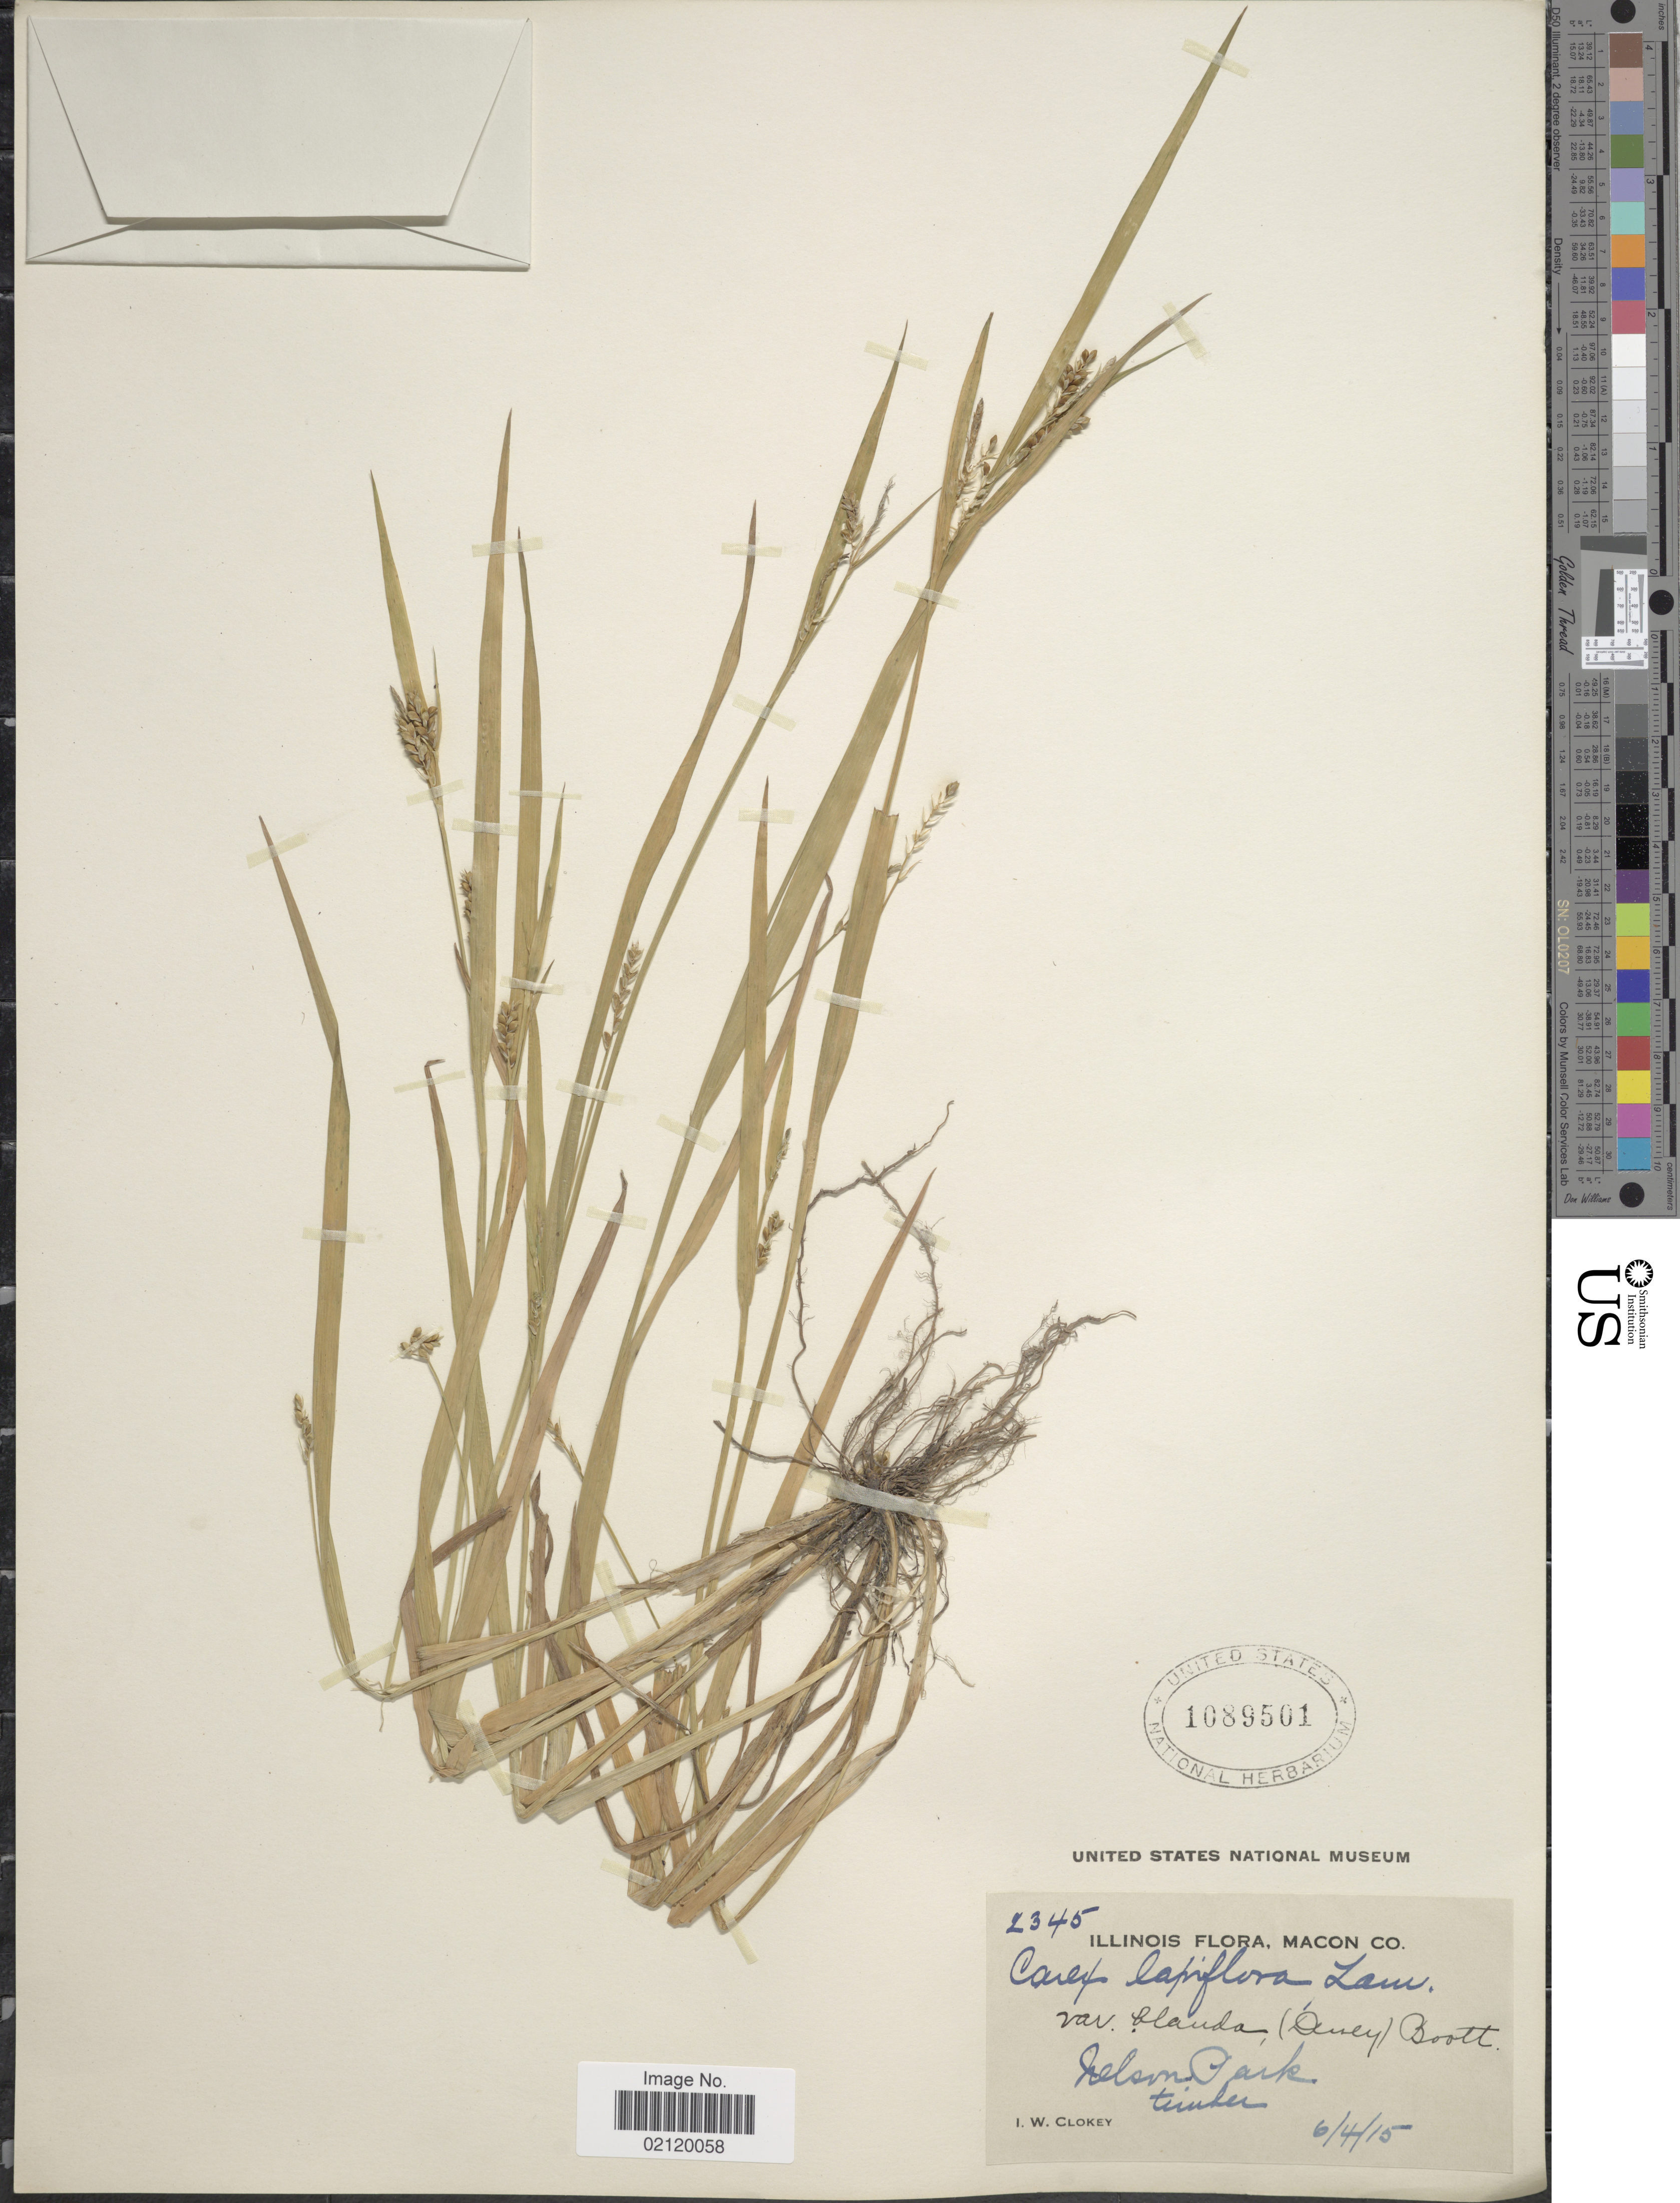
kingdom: Plantae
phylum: Tracheophyta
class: Liliopsida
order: Poales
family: Cyperaceae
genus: Carex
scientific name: Carex laxiflora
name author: Lam.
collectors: I. W. Clokey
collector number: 2345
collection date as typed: Transcribed d/m/y: 4/6/15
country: United States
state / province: Illinois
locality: Macon Co. Nelson Park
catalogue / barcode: US 1089501